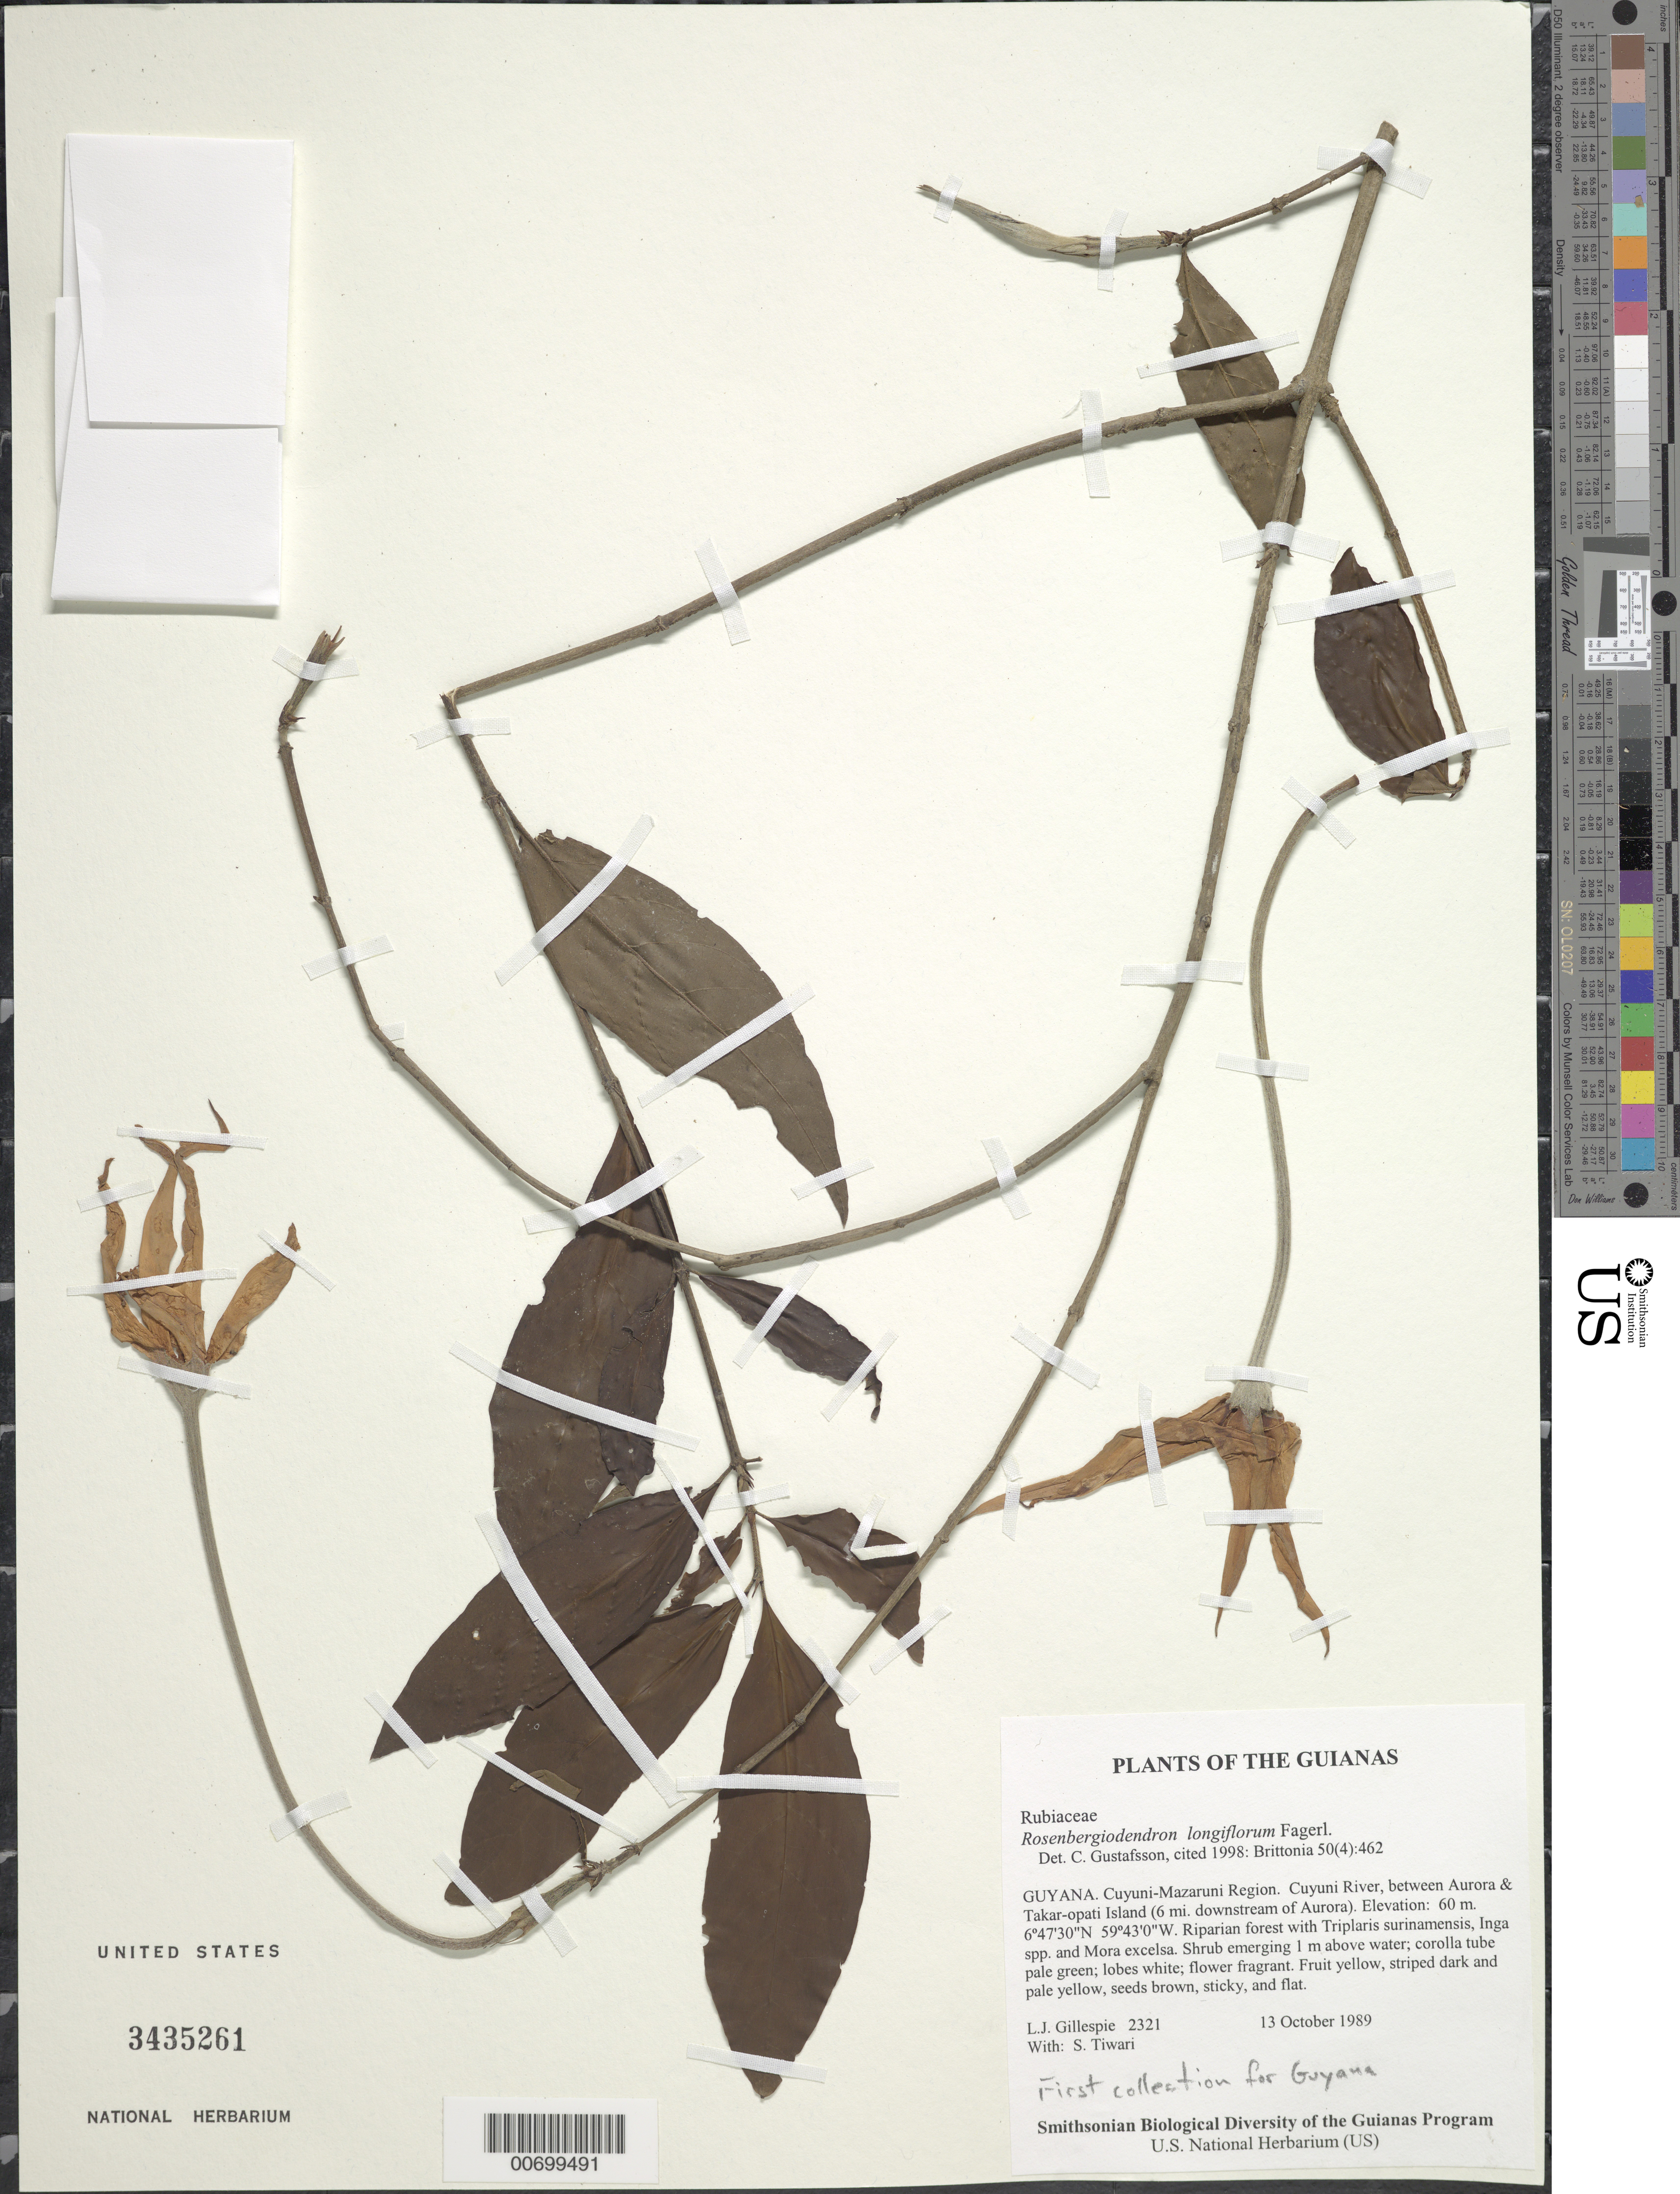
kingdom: Plantae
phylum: Tracheophyta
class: Magnoliopsida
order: Gentianales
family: Rubiaceae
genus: Rosenbergiodendron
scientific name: Rosenbergiodendron longiflorum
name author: (Ruiz & Pav.) Fagerl.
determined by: Gustafsson, C. G. R.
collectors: L. J. Gillespie & S. Tiwari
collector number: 2321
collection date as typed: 13 October 1989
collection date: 1989-10-13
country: Guyana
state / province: Cuyuni-Mazaruni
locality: Cuyuni River, between Aurora & Takar-opati Island (6 mi. downstream of Aurora)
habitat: Riparian forest with Triplaris surinamensis, Inga spp. and Mora excelsa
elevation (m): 60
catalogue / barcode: US 3435261